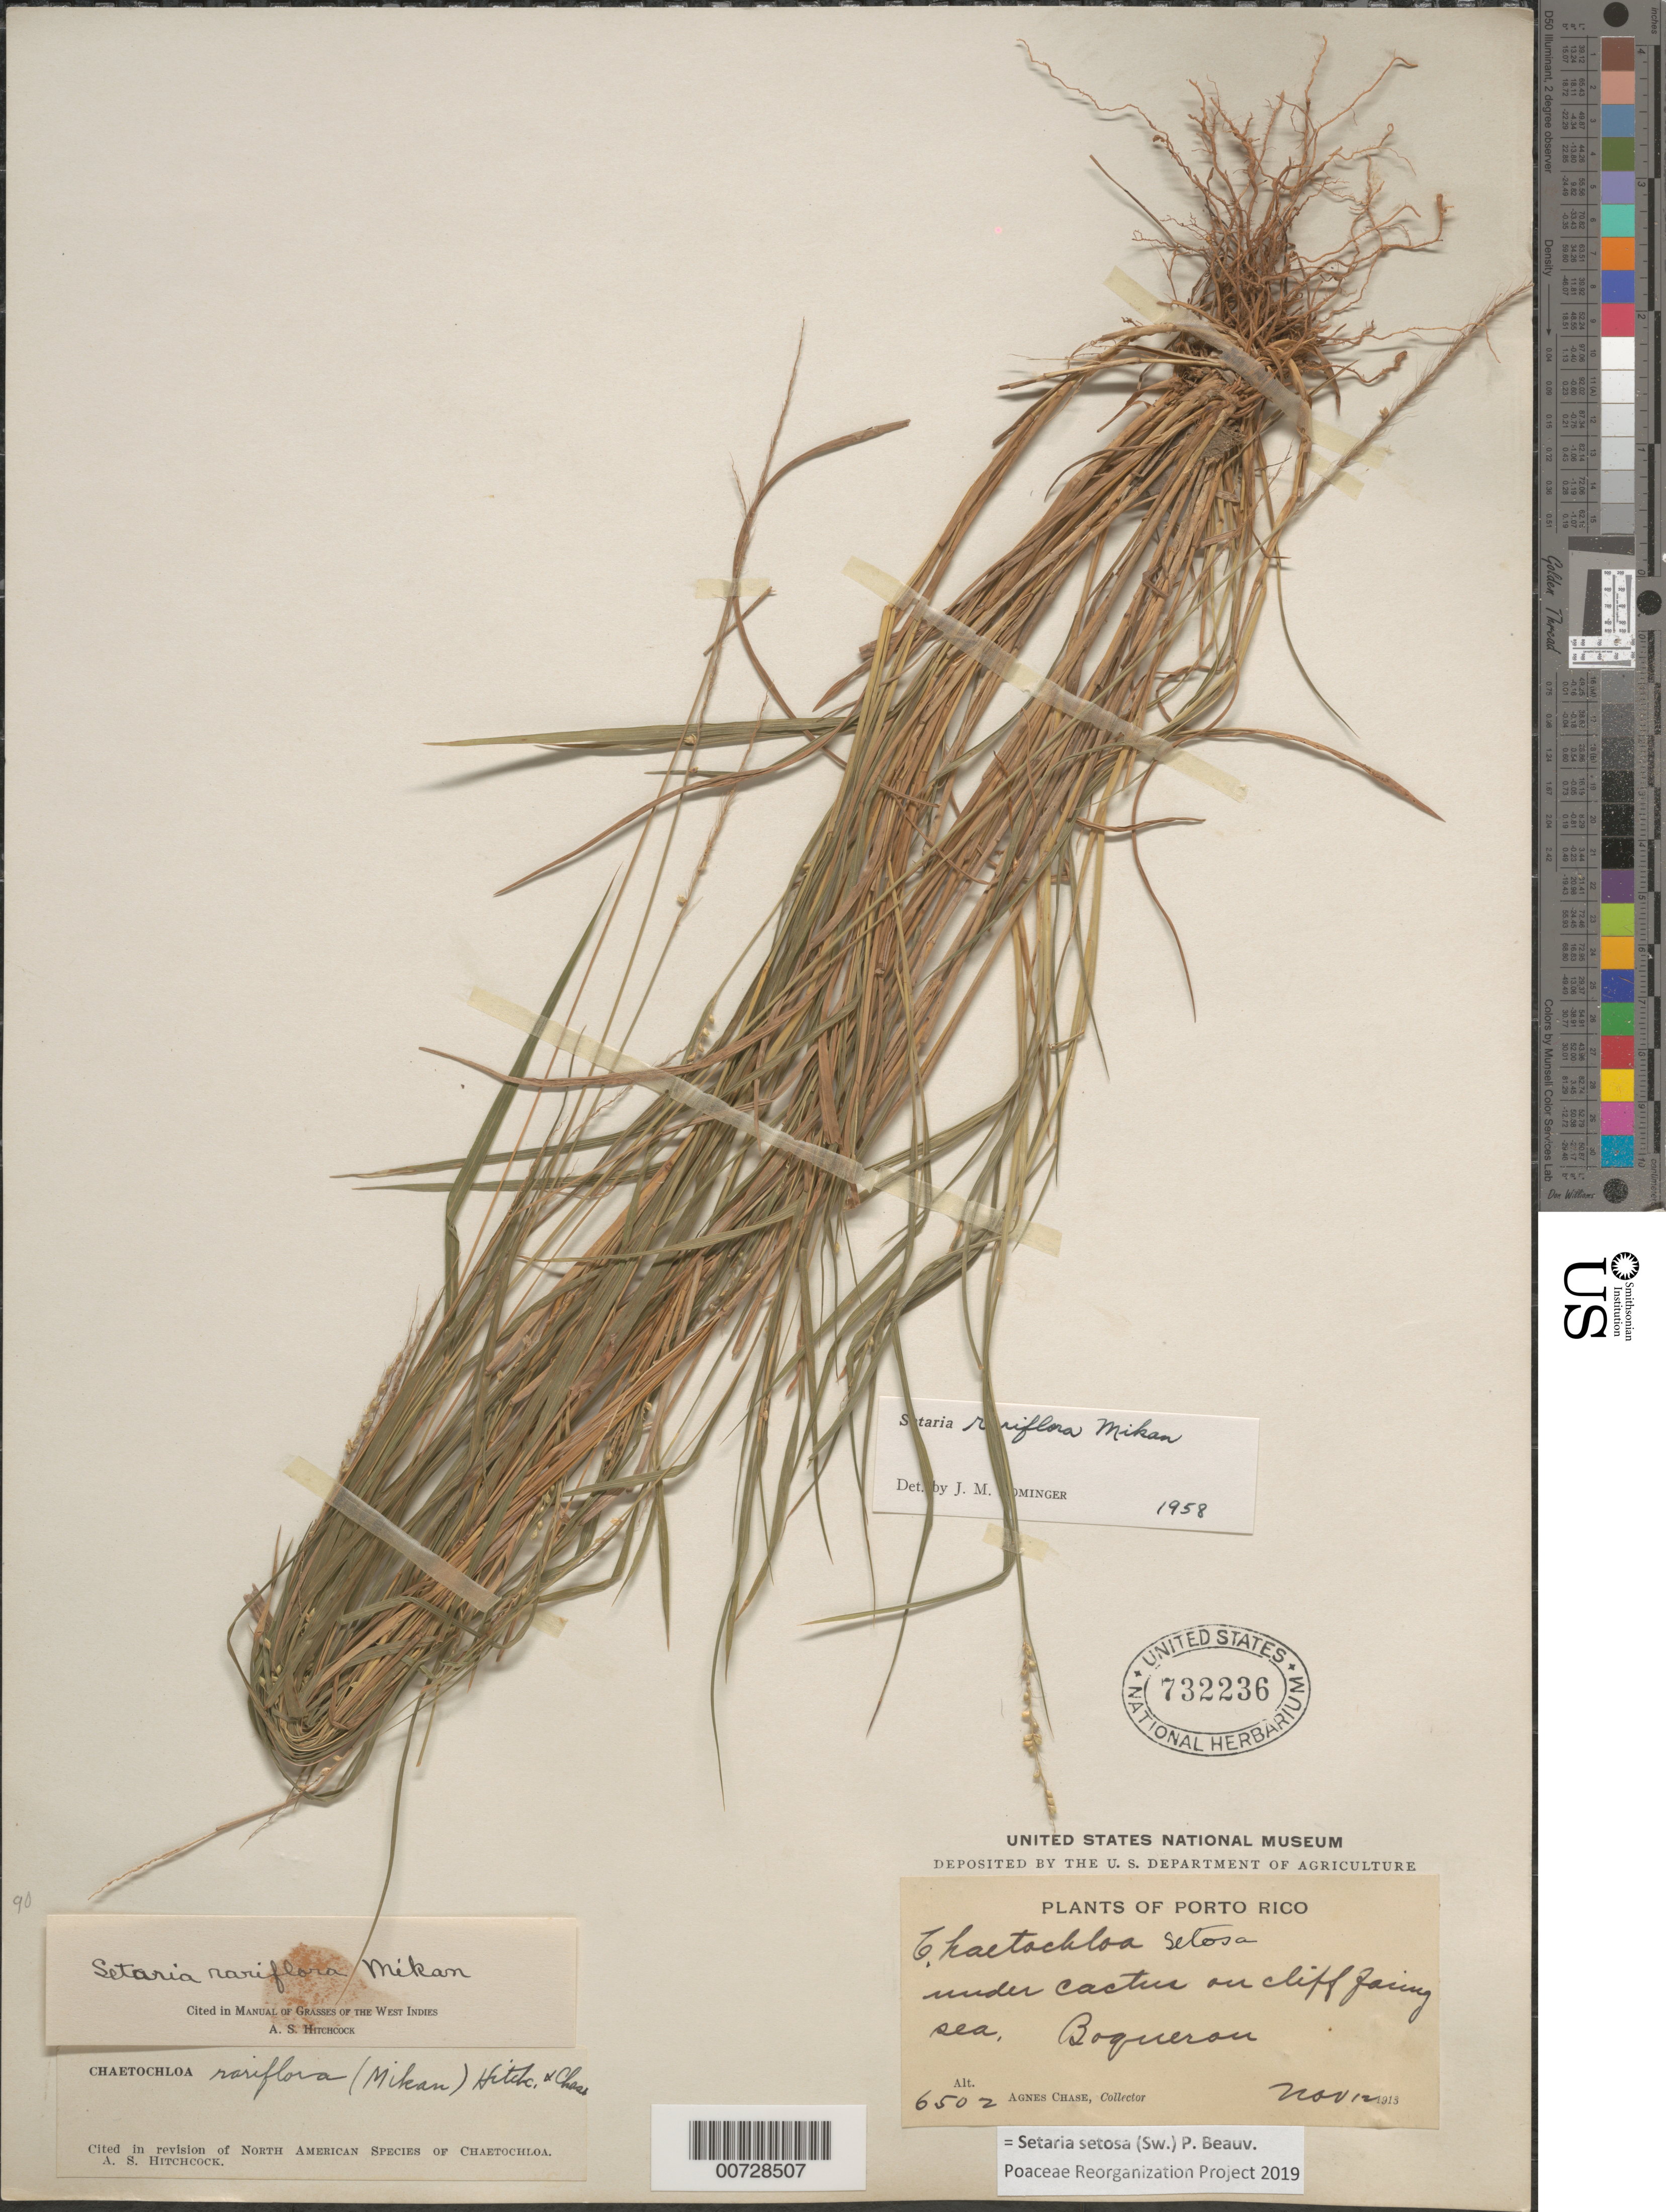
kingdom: Plantae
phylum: Tracheophyta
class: Liliopsida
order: Poales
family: Poaceae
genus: Setaria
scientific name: Setaria setosa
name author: (Sw.) P. Beauv.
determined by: Poaceae Reorganization Project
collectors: A. Chase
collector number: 6502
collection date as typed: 12 Nov 1913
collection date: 1913-11-12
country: Puerto Rico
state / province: Cabo Rojo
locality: Boqueron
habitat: Under cactus on cliff facing sea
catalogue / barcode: US 732236